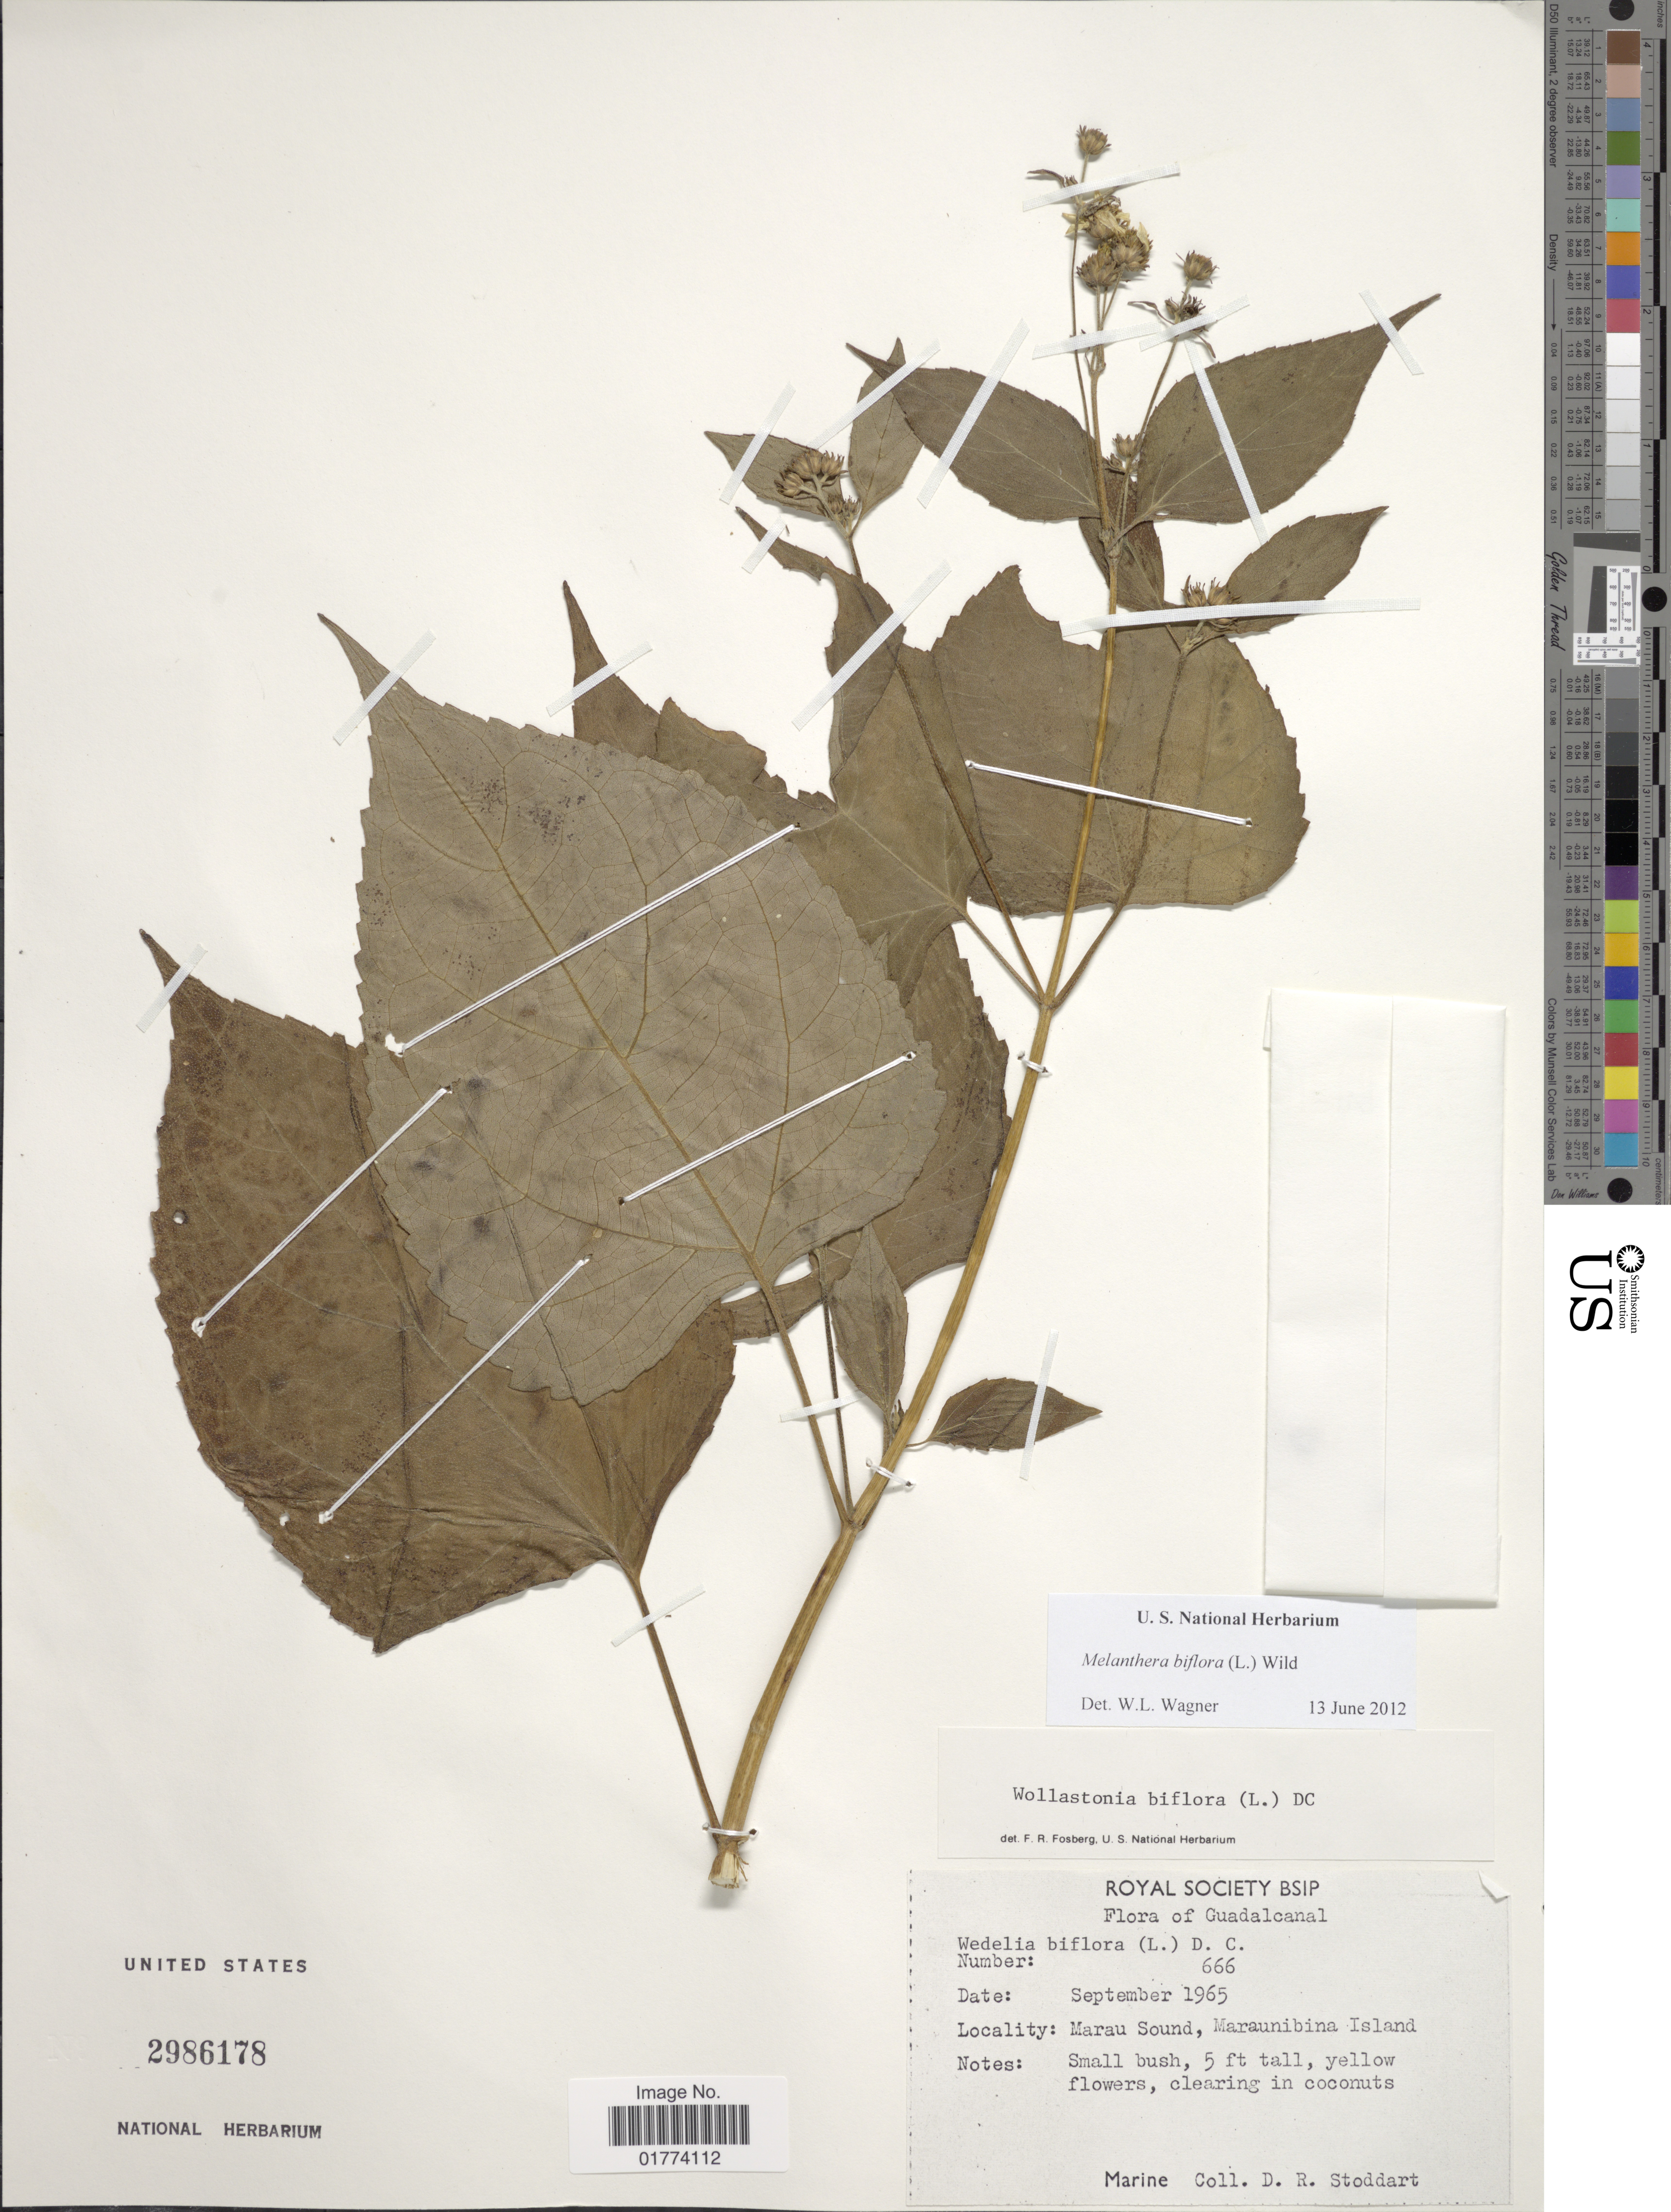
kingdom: Plantae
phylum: Tracheophyta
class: Magnoliopsida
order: Asterales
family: Asteraceae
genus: Wollastonia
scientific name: Wollastonia biflora var. biflora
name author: (L.) DC.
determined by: Wagner, W. L., (BOT), Smithsonian Institution - National Museum of Natural History (UNITED STATES)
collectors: D. R. Stoddart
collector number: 666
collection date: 1965-09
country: Solomon Islands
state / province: Solomon Islands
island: Guadalcanal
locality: Guadalcanal, Marau Sound, Maraunibina Island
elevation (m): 2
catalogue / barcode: US 2986178